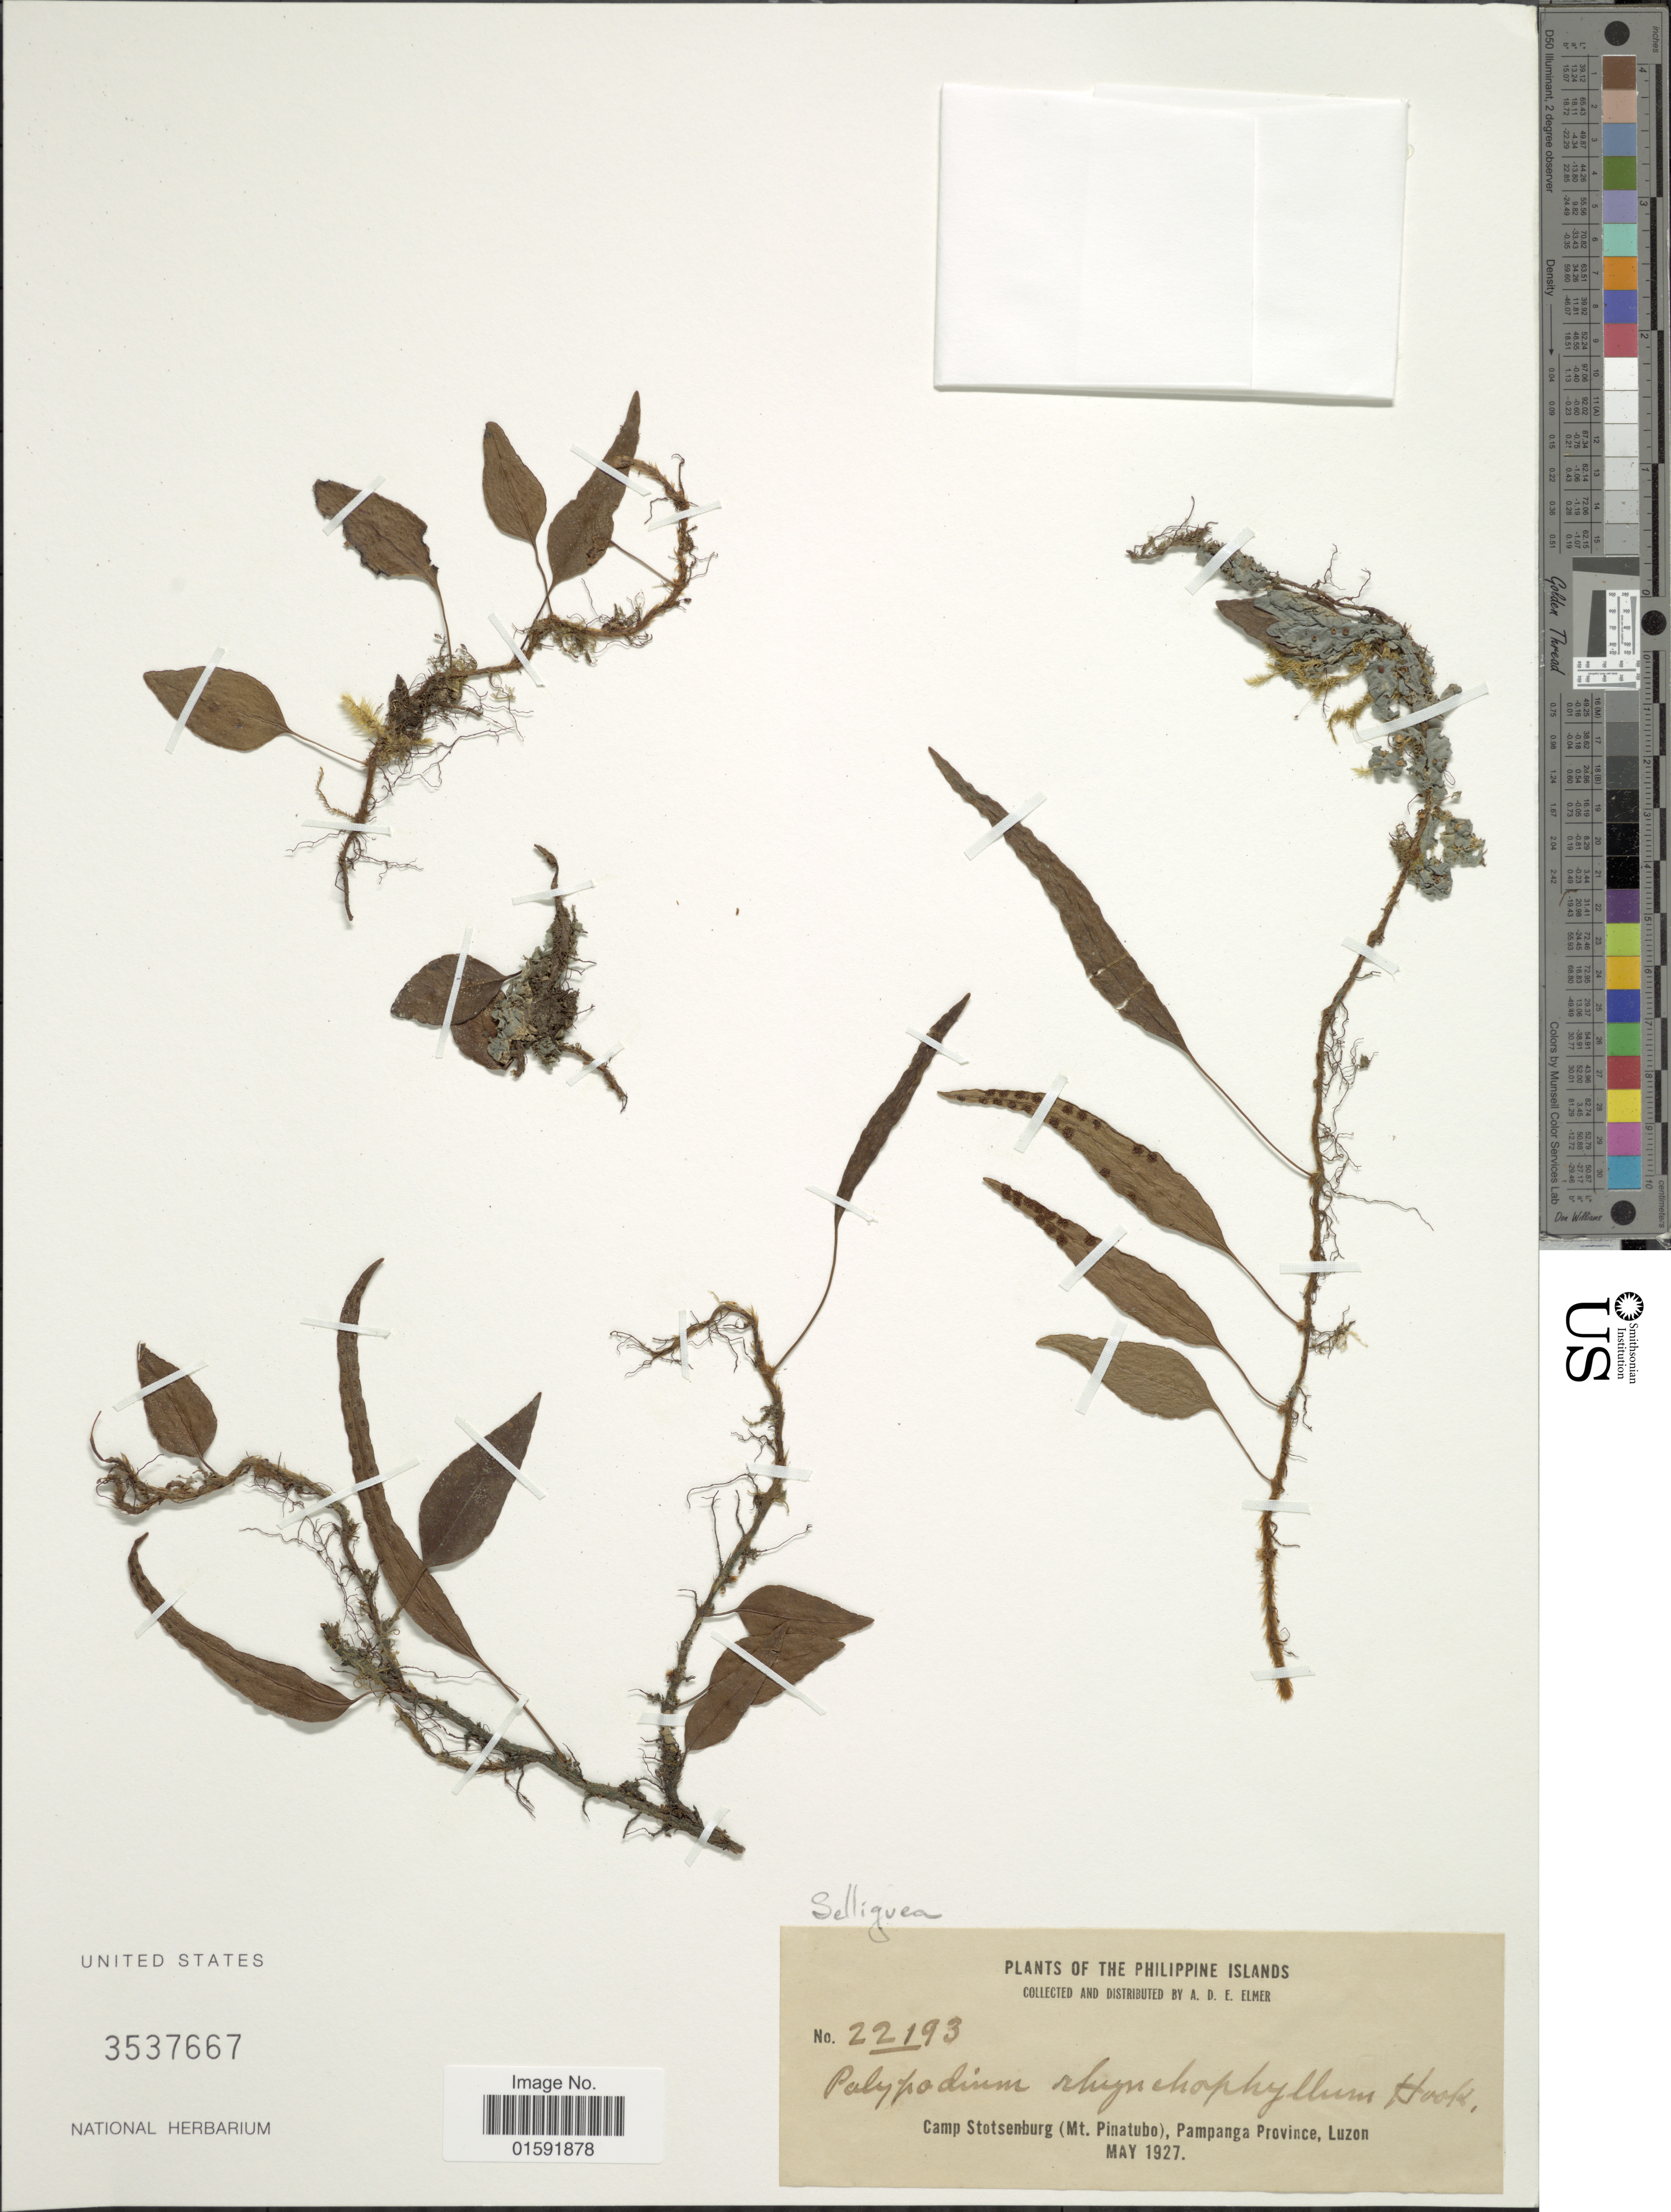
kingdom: Plantae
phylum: Tracheophyta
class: Polypodiopsida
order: Polypodiales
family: Polypodiaceae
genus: Selliguea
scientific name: Selliguea rhynchophylla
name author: (Hook.) Fraser-Jenk.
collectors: A. D. E. Elmer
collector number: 22193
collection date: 1927-05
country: Philippines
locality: Camp Stotsenburg (Mt. Pinatubo), Pampanga Province, Luzon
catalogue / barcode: US 3537667